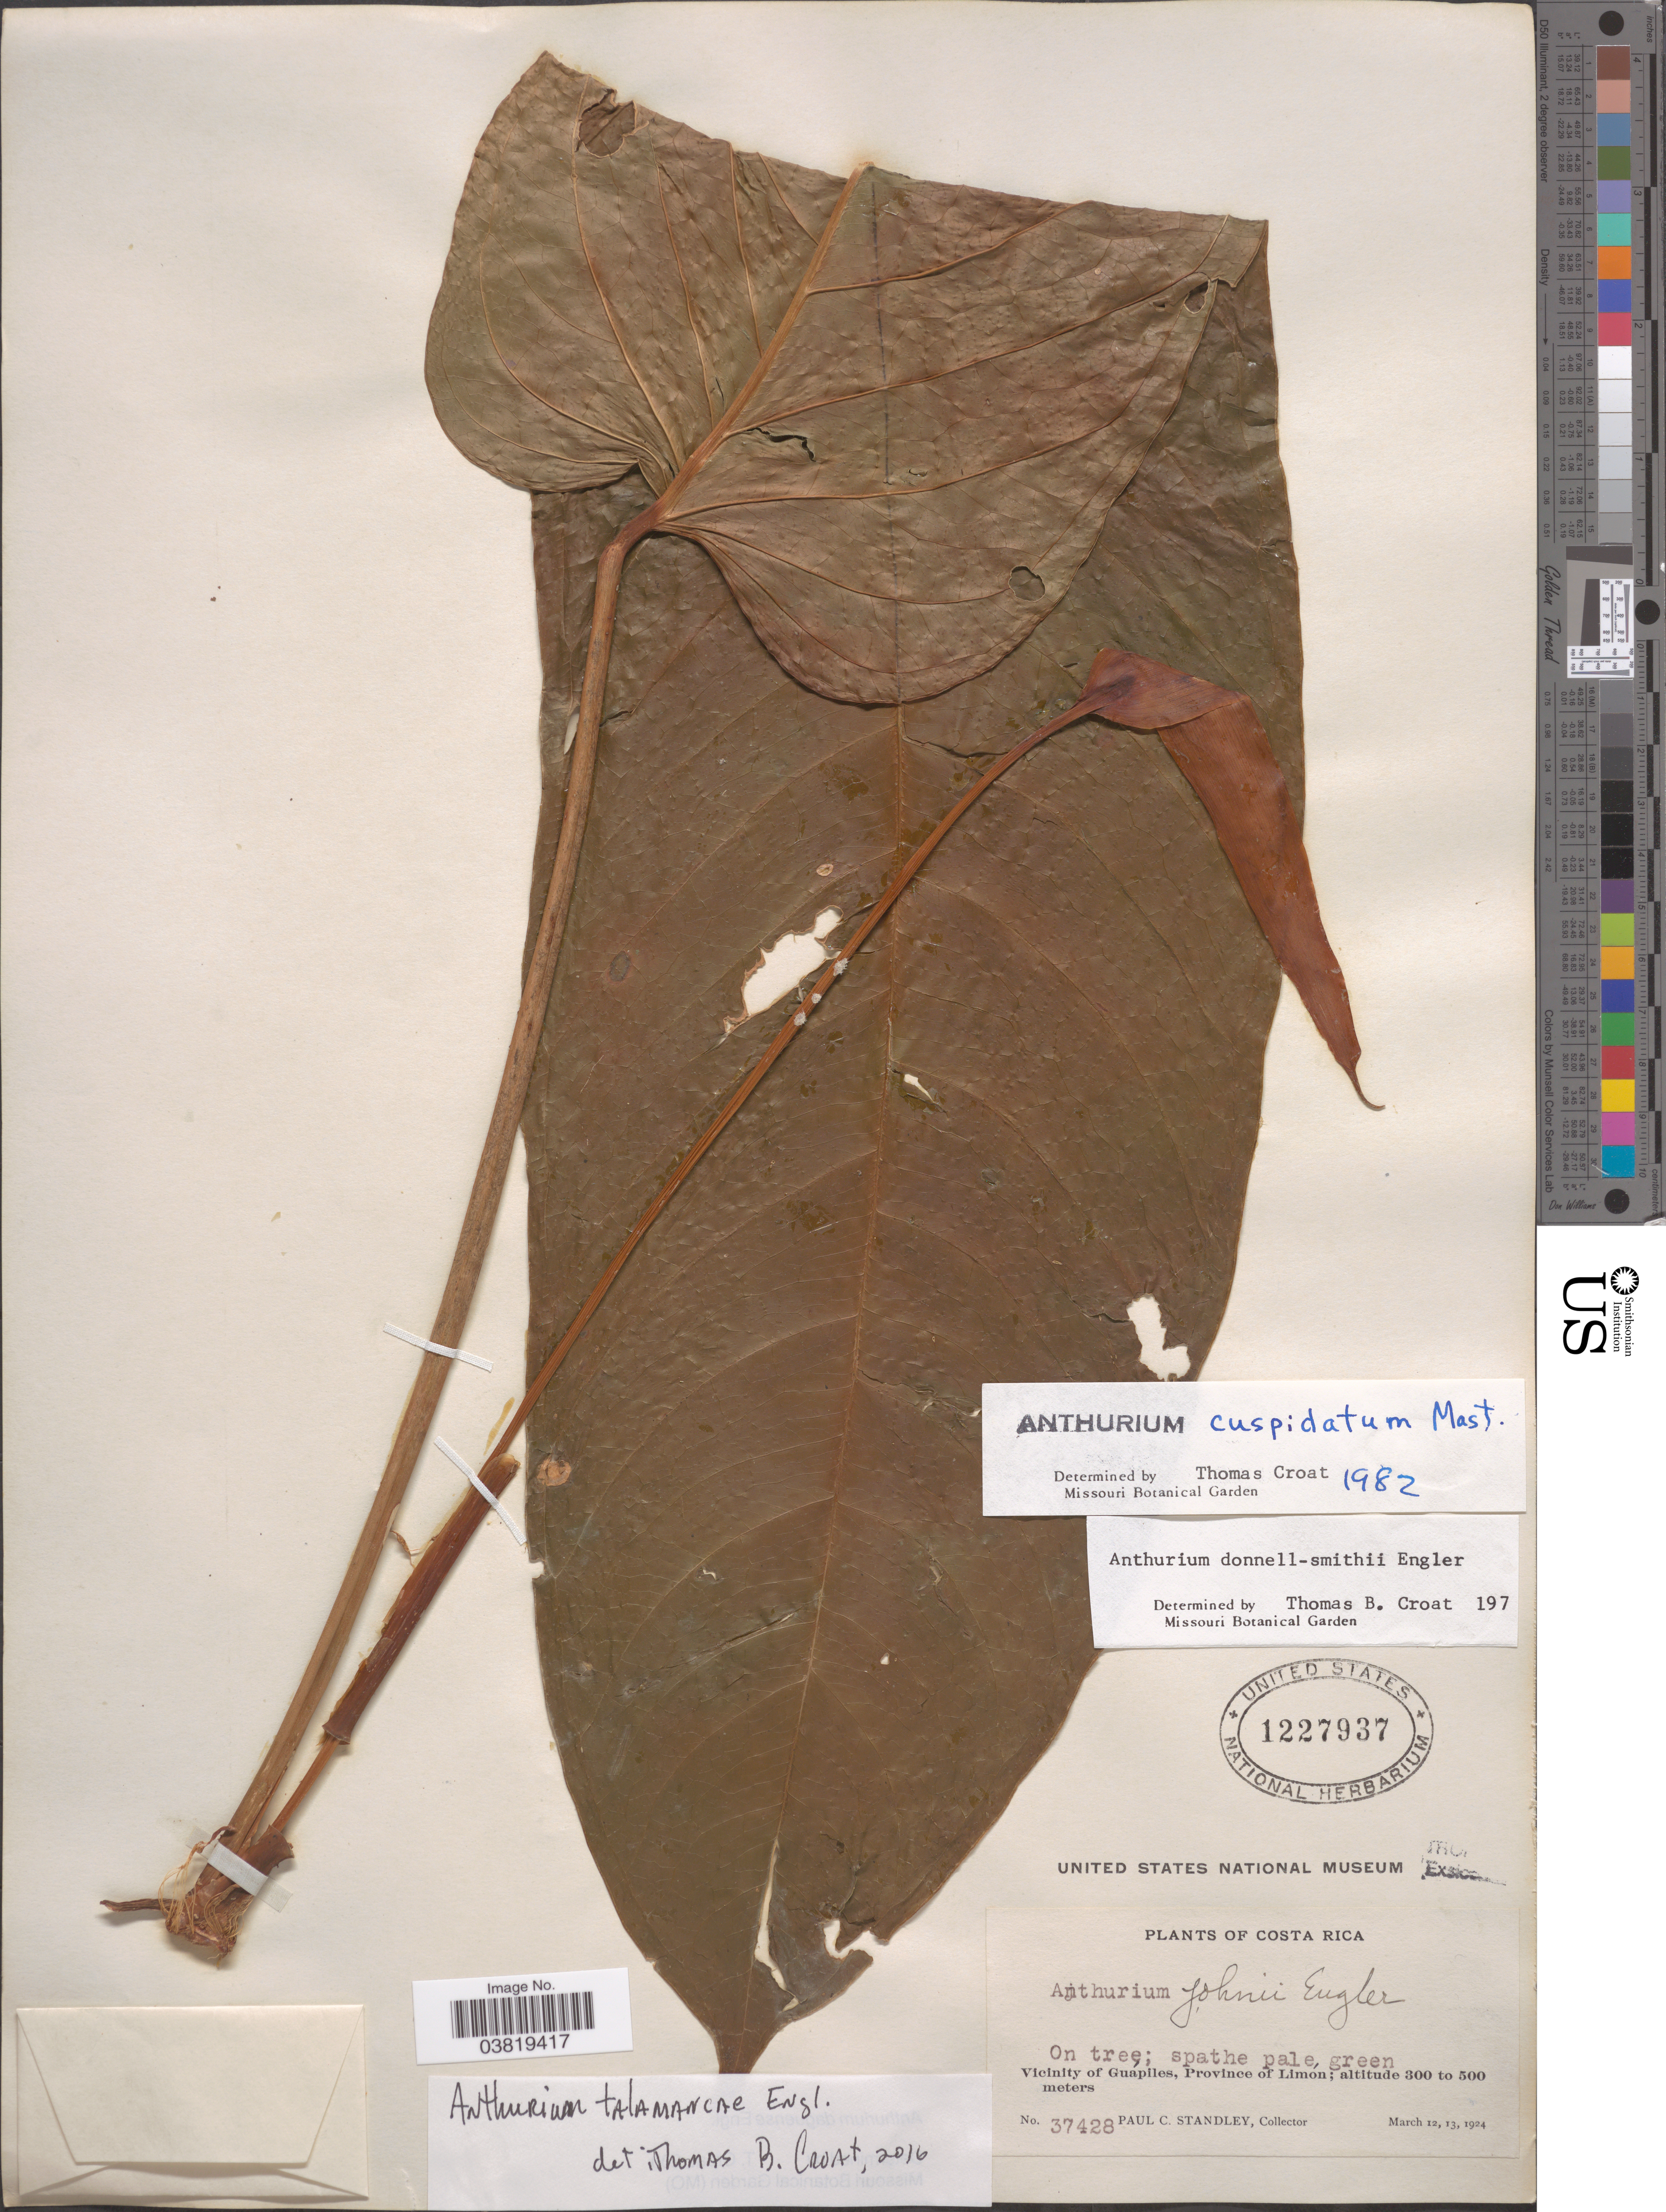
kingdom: Plantae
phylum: Tracheophyta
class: Liliopsida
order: Alismatales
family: Araceae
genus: Anthurium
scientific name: Anthurium talamancae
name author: Engl.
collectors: P. C. Standley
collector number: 37428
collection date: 1924-03-12/1924-03-13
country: Costa Rica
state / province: Limón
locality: Vicinity of Guápiles.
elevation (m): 300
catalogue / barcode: US 1227937